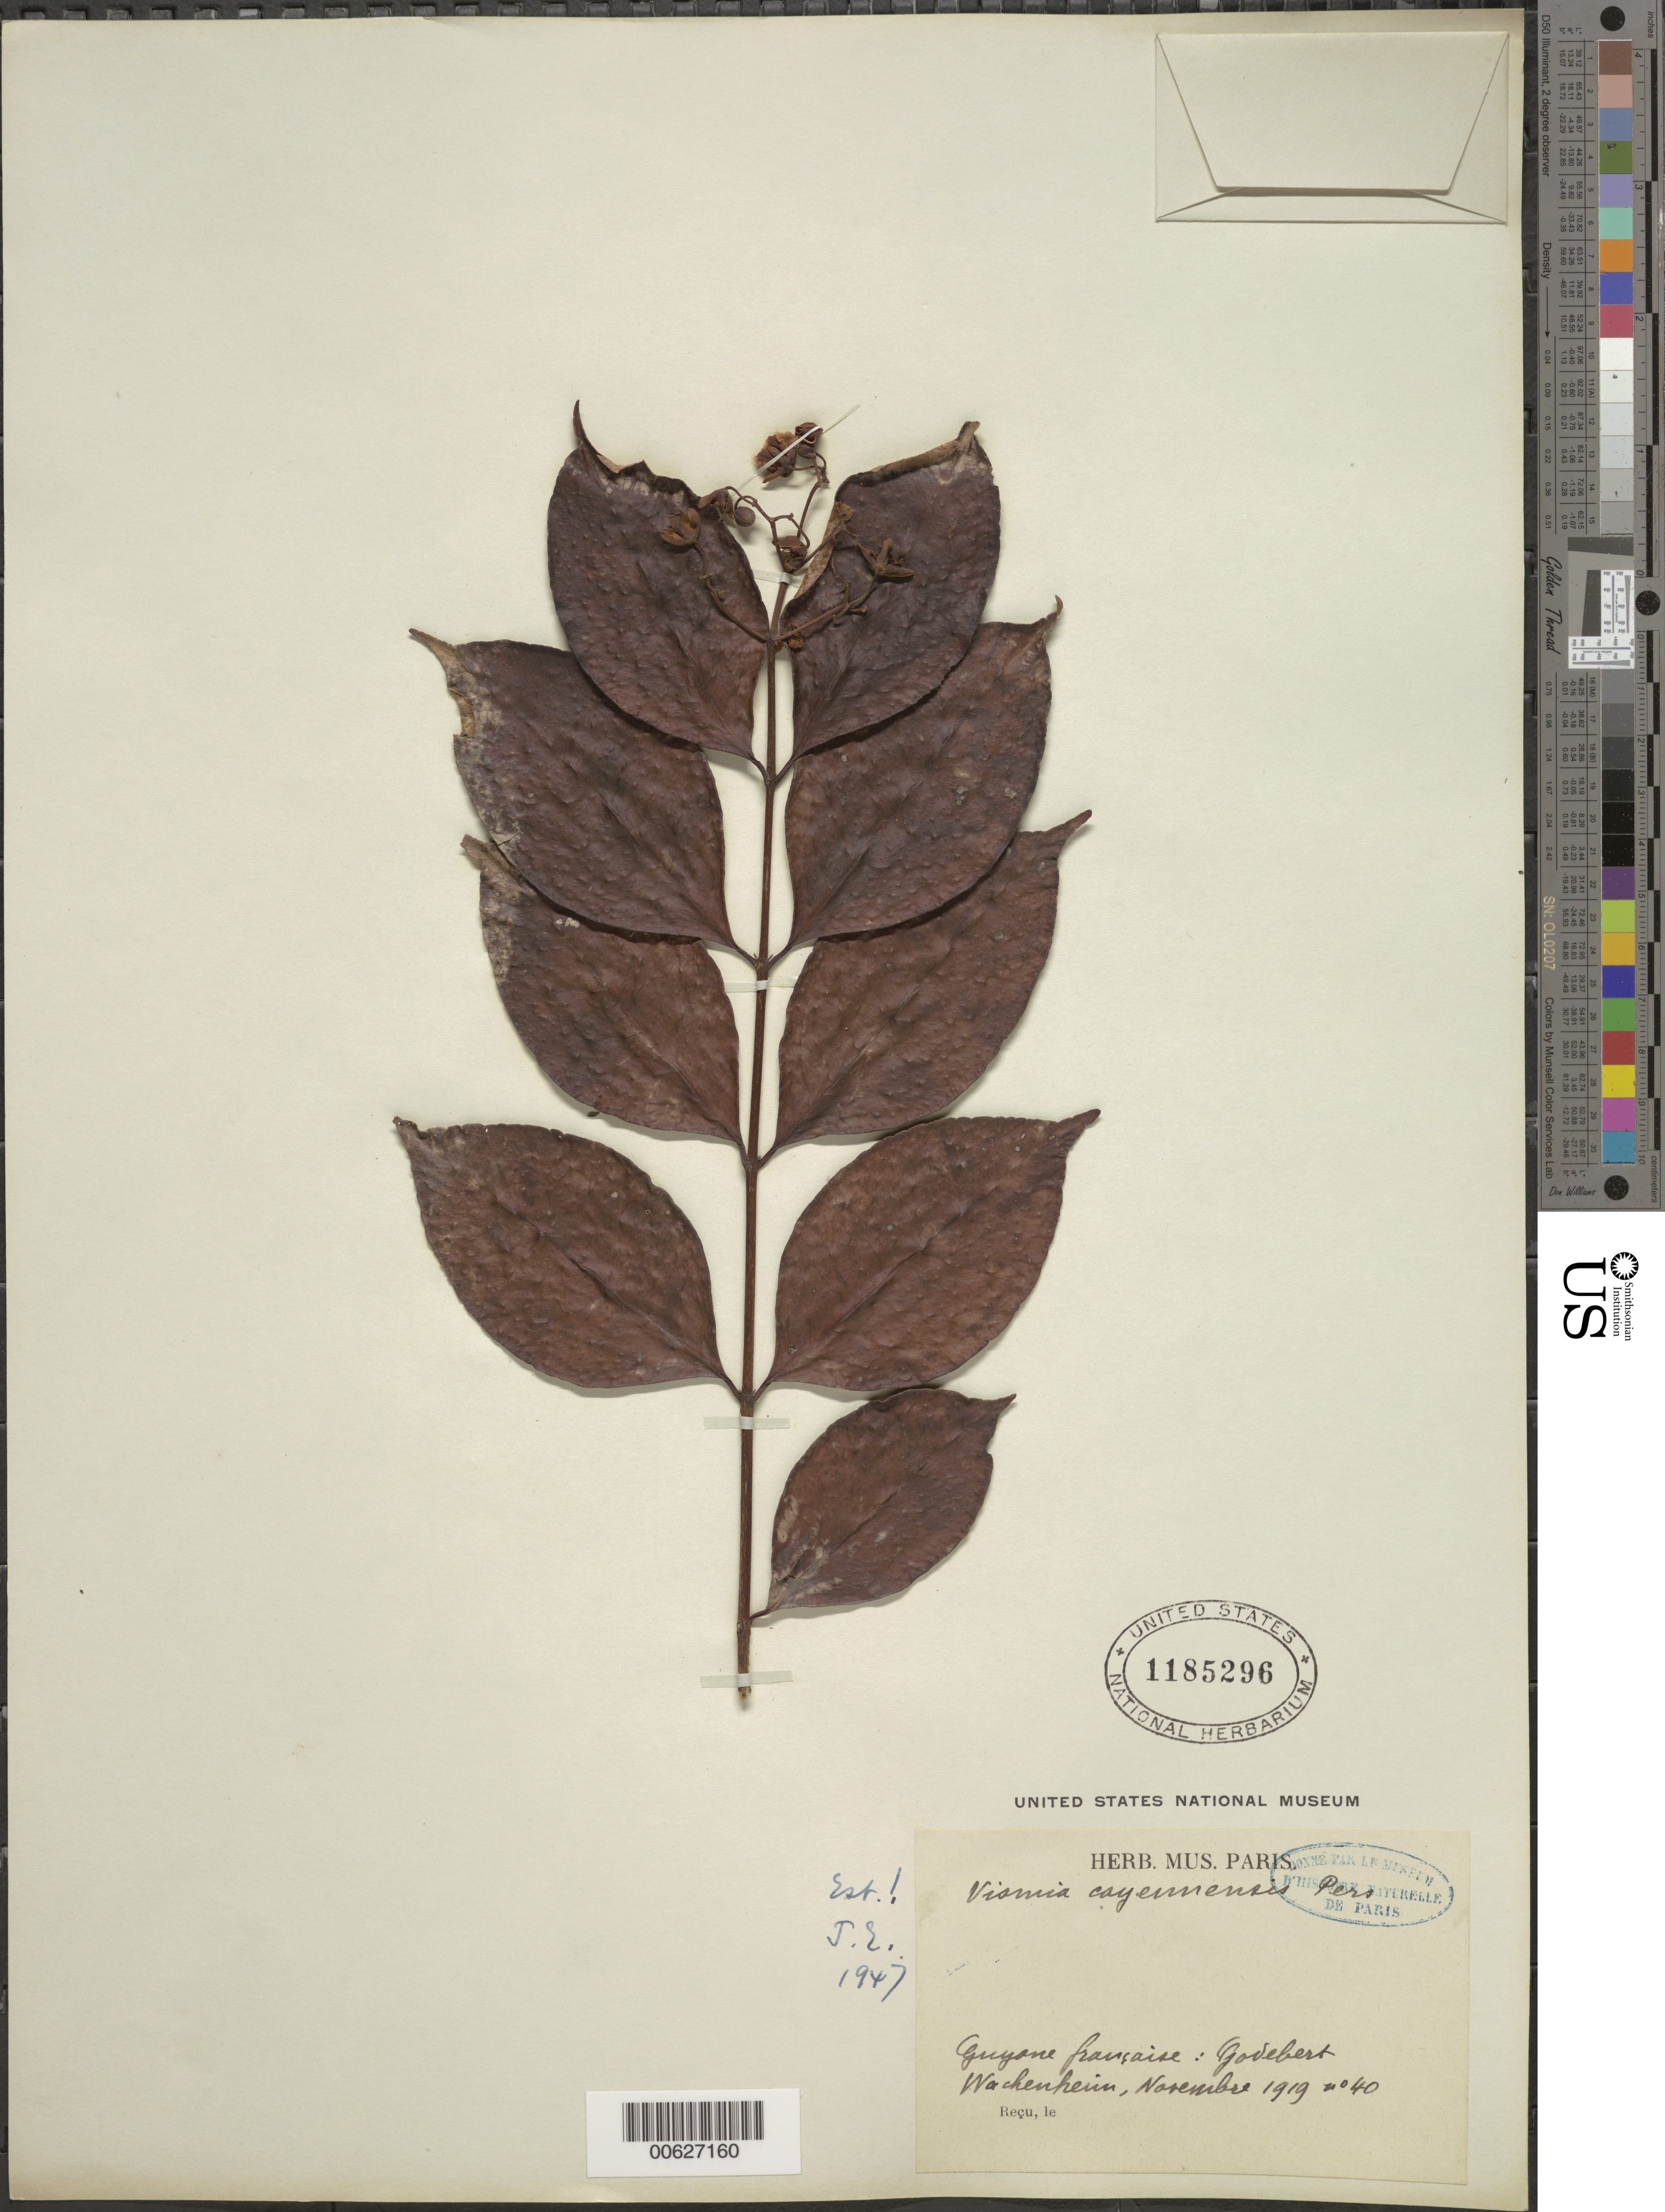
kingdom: Plantae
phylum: Tracheophyta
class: Magnoliopsida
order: Malpighiales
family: Hypericaceae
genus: Vismia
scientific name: Vismia cayennensis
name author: (Jacq.) Pers.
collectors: G. Wachenheim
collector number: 40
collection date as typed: Nov-19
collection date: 1919-11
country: French Guiana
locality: Godebert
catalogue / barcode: US 1185296